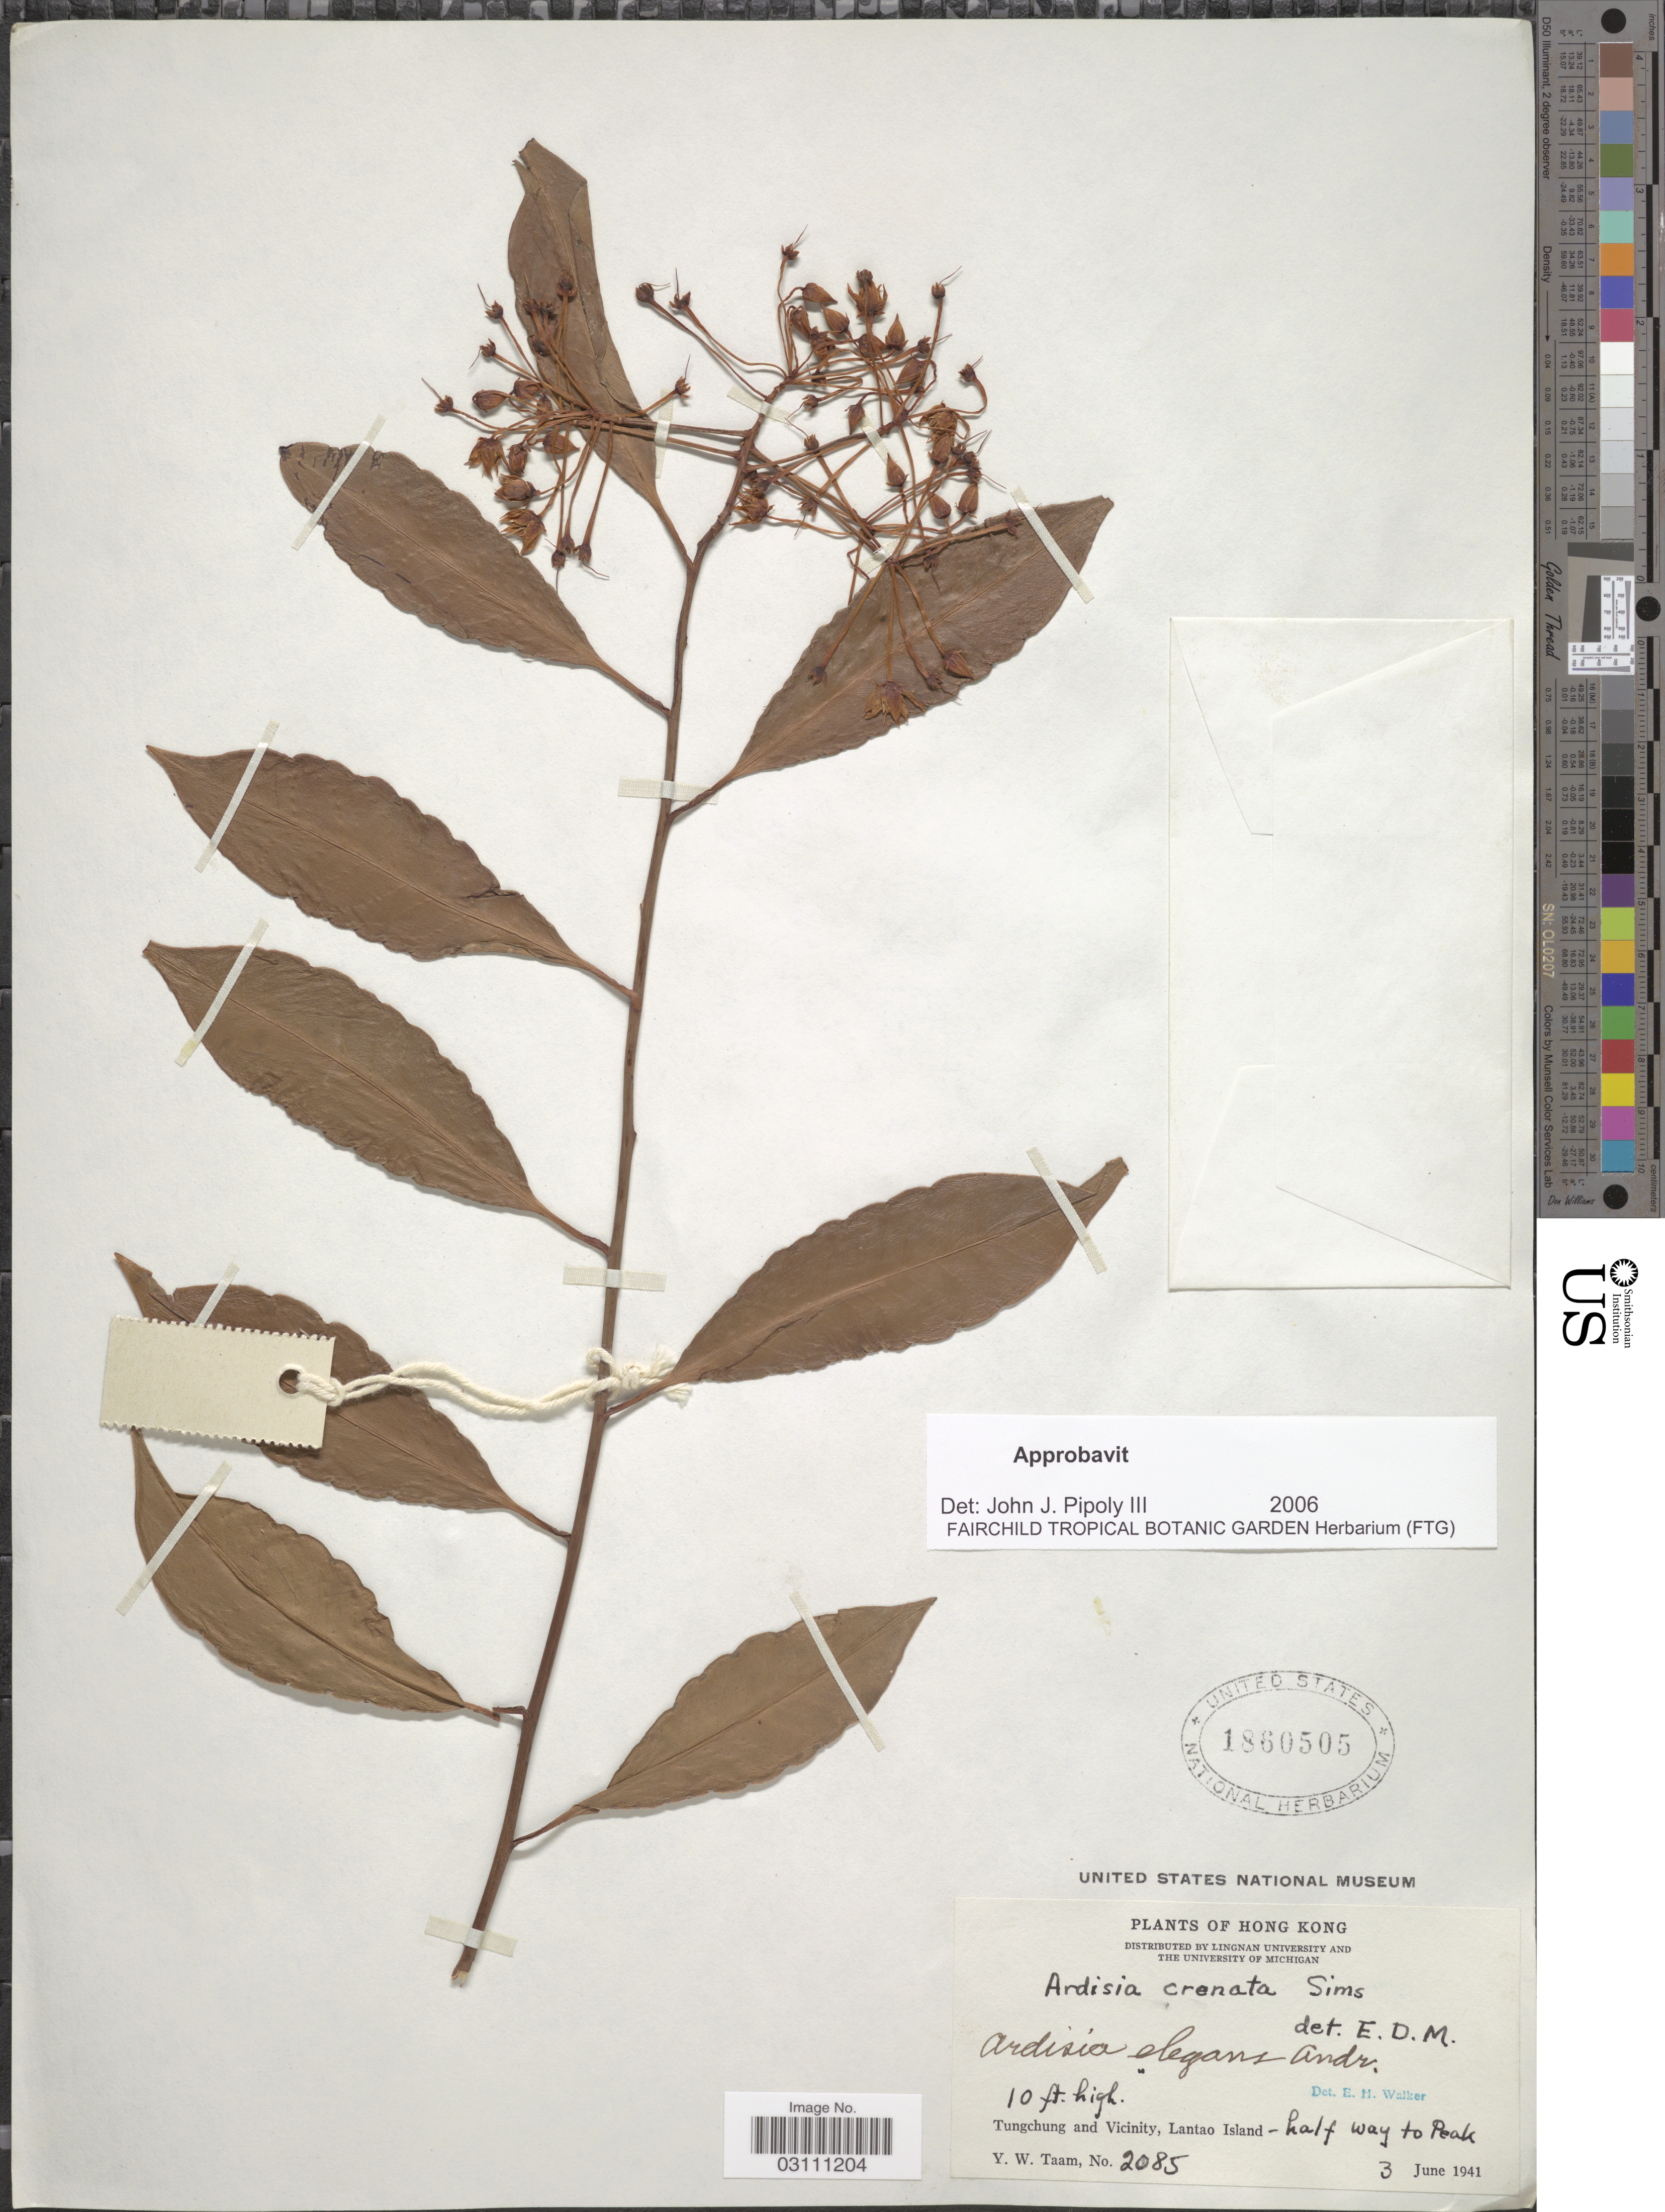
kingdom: Plantae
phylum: Tracheophyta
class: Magnoliopsida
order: Ericales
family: Primulaceae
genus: Ardisia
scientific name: Ardisia crenata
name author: Sims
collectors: Y. W. Taam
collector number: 2085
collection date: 1941-06-03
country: China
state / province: Hong Kong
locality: Tungchung and Vicinity, Lantao Island-half way to Peak.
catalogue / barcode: US 1860505